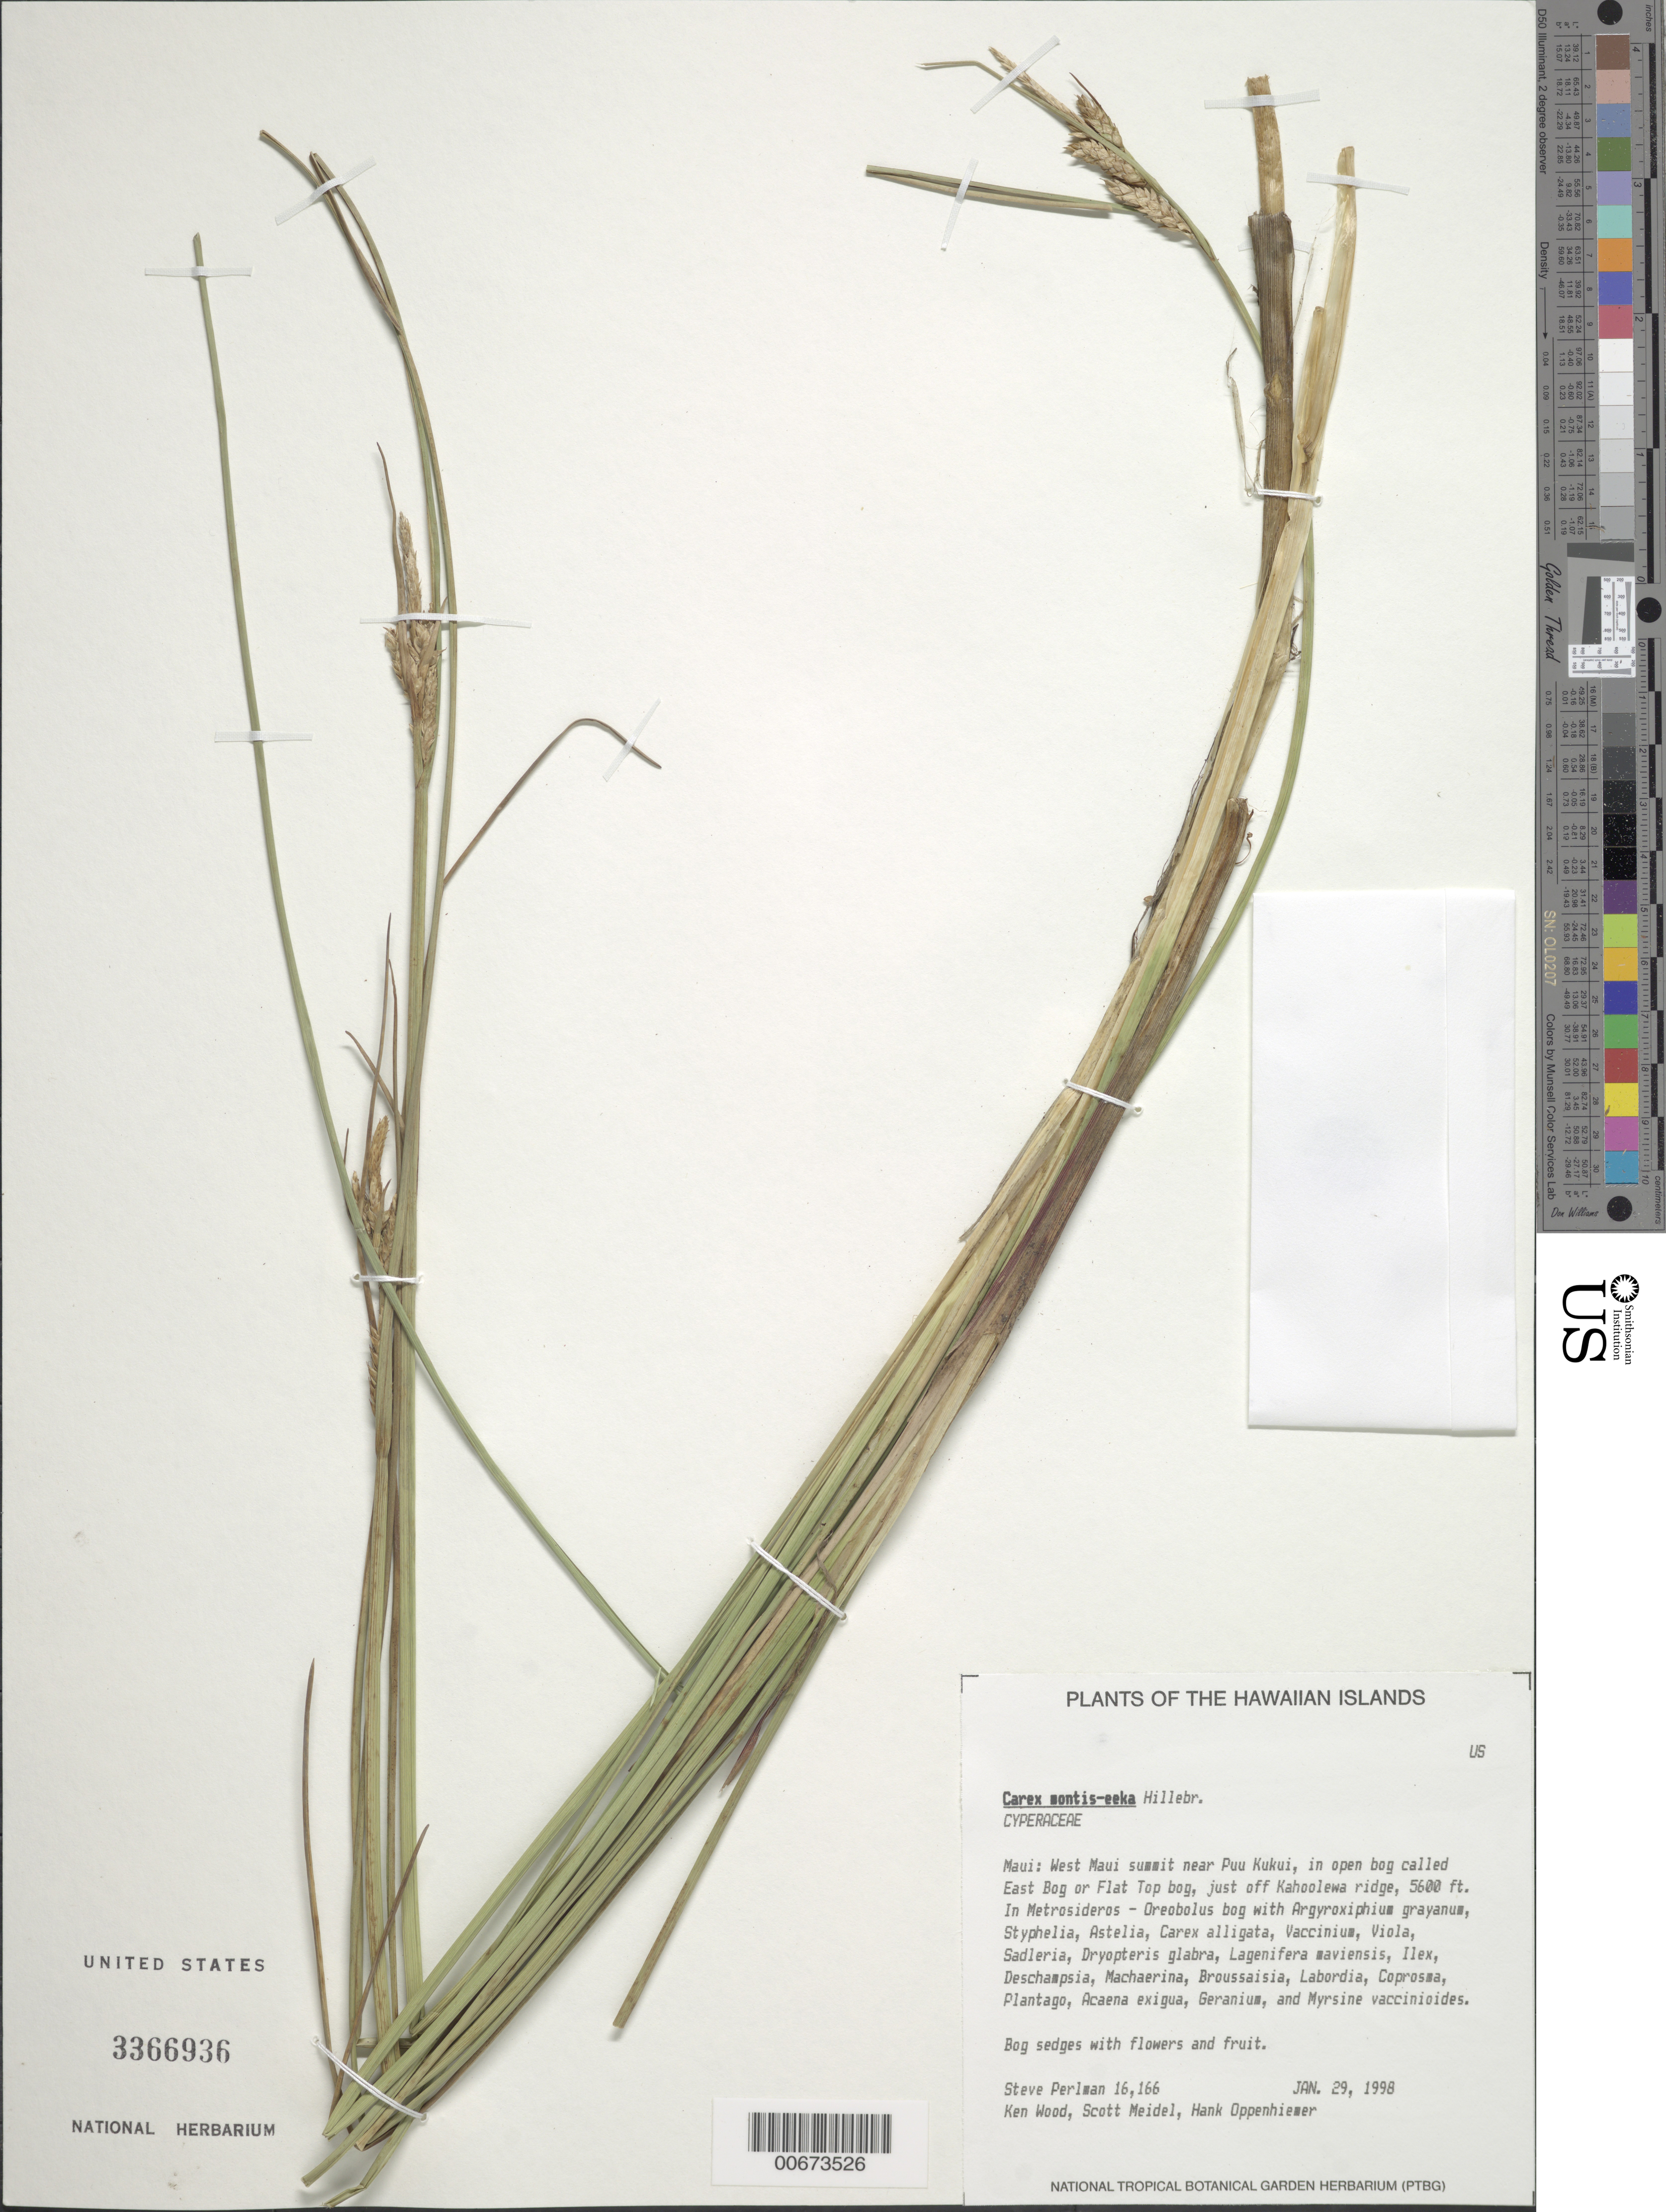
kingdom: Plantae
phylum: Tracheophyta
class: Liliopsida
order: Poales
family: Cyperaceae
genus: Carex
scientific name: Carex montis-eeka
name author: Hillebr.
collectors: S. P. Perlman, K. Wood, S. Meidell & H. Oppenheimer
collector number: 16166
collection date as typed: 29 Jan 1998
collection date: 1998-01-29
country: United States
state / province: Hawaii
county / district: Maui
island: Maui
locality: West Maui summit near Pu'u Kukui, in open bog called East Bog or Flat Top Bog, just off Kaho'olewa ridge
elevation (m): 1707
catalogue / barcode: US 3366936